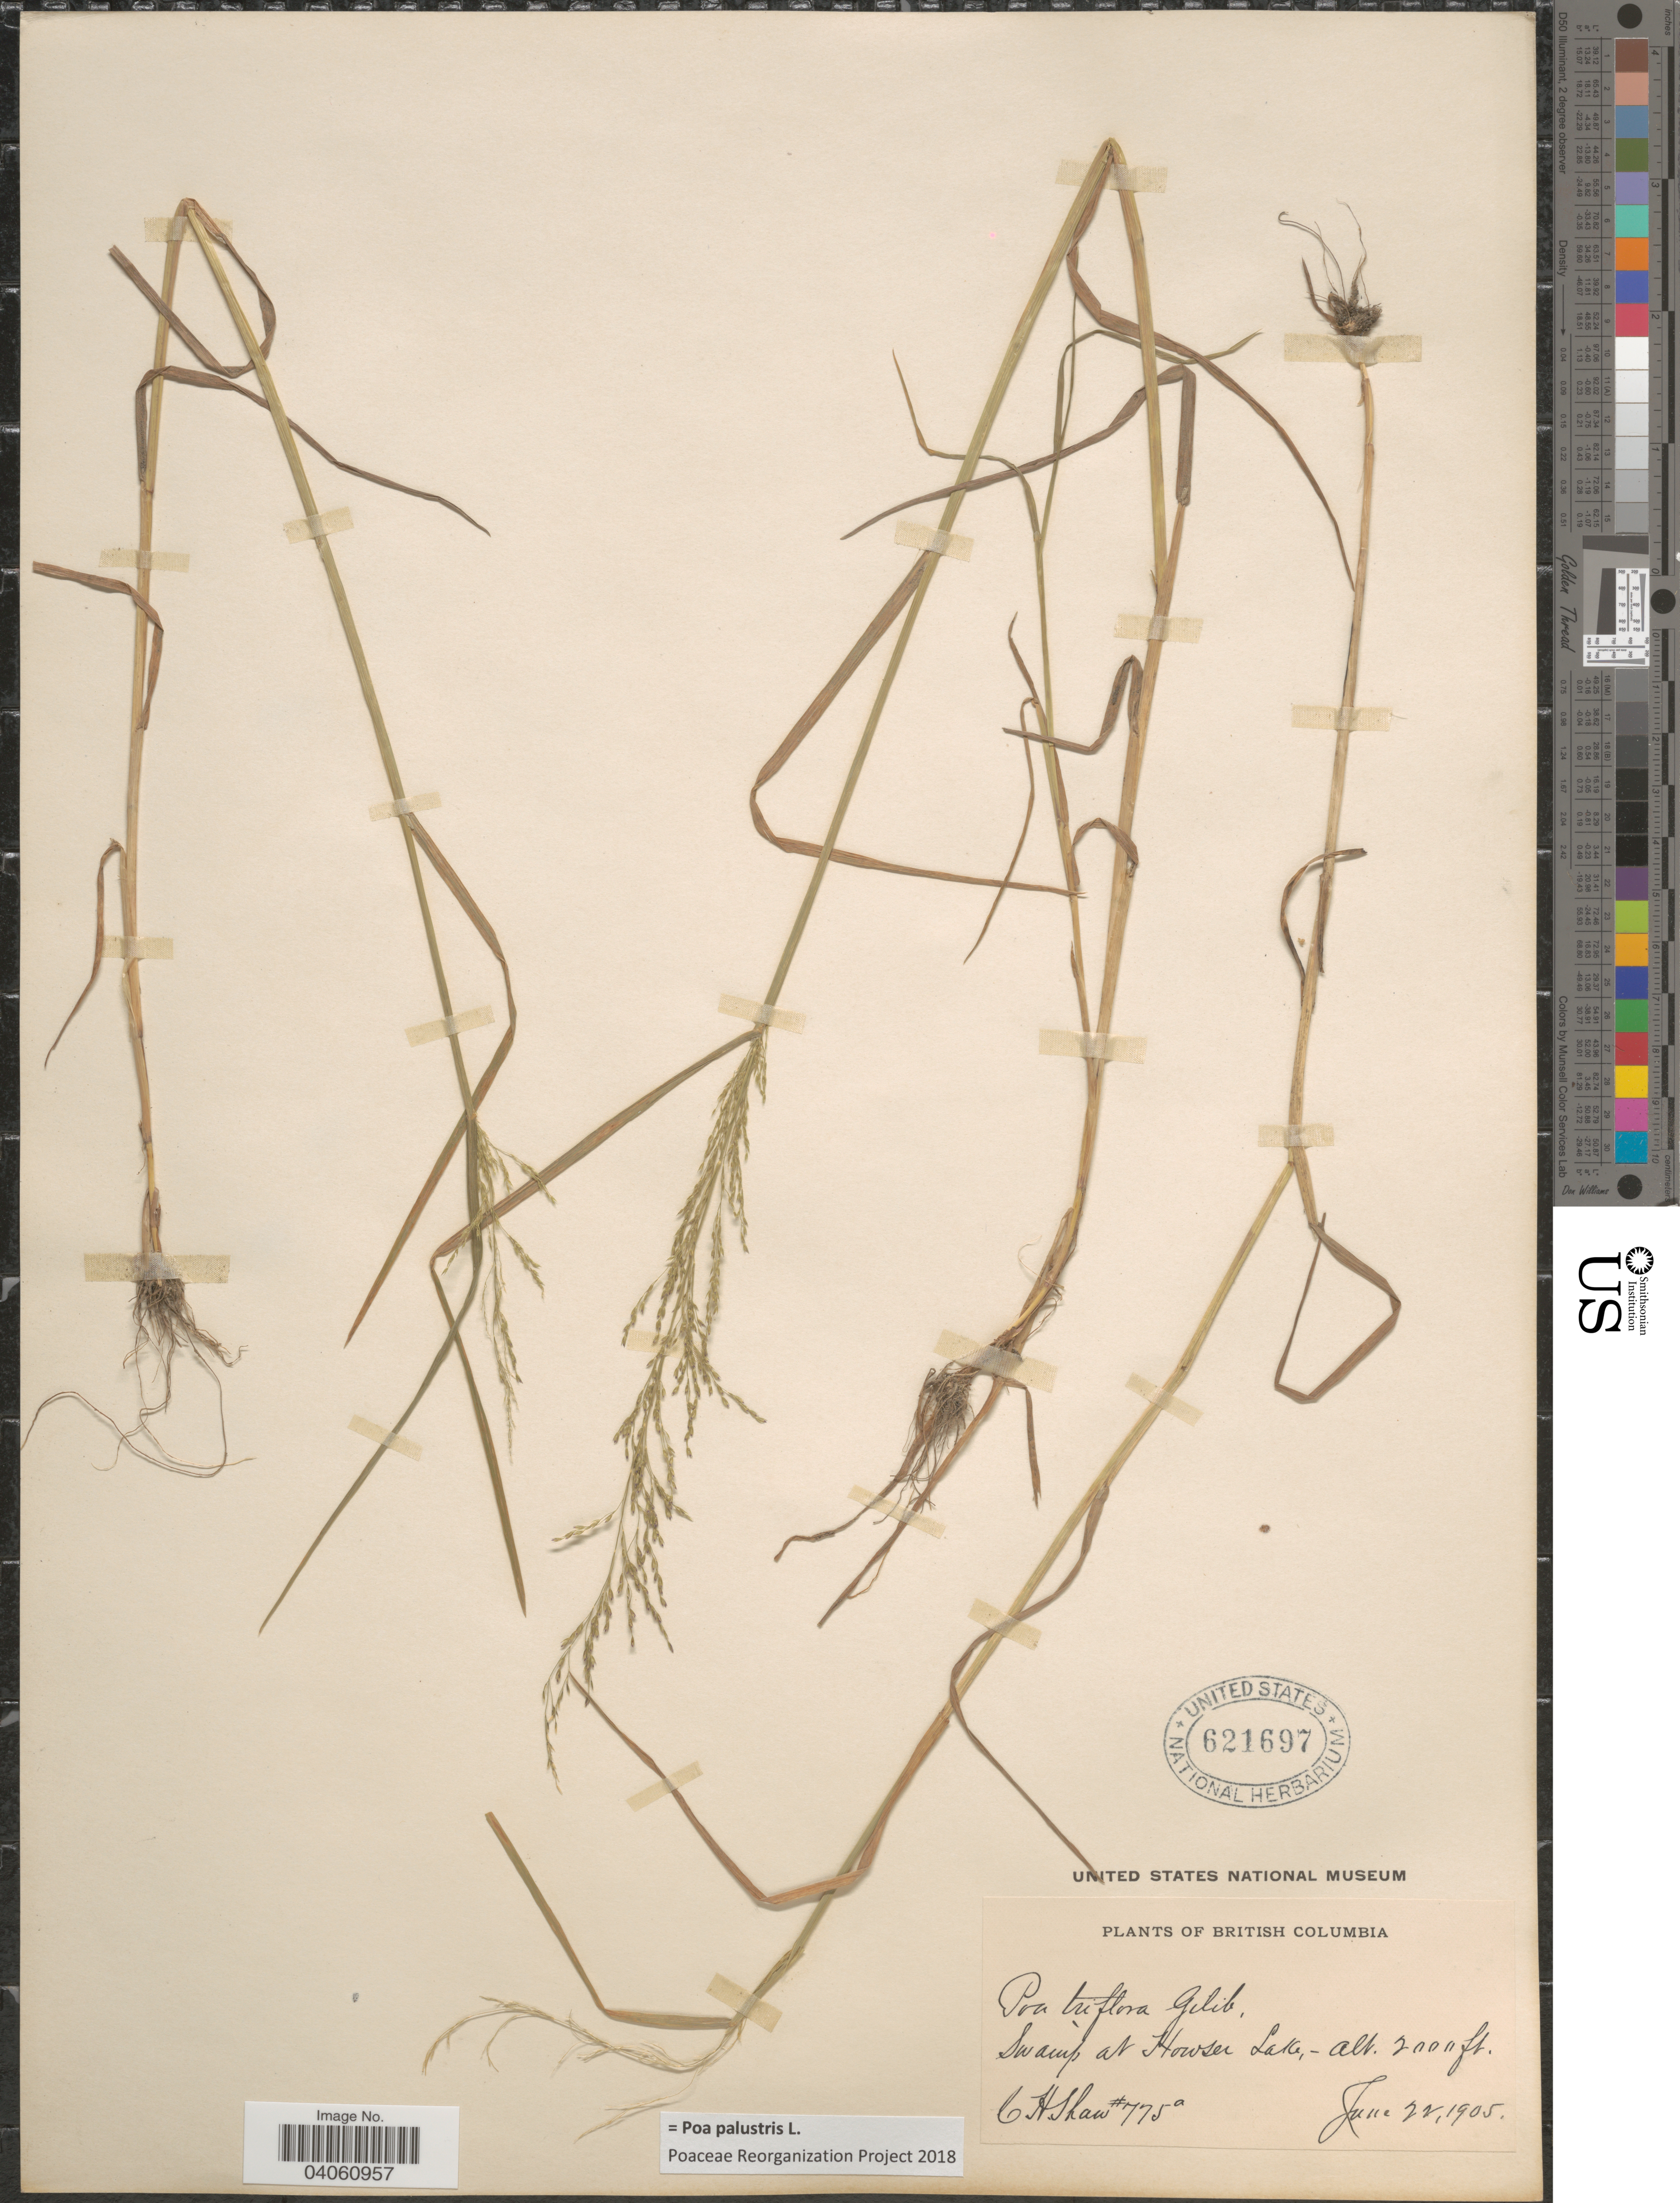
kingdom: Plantae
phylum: Tracheophyta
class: Liliopsida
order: Poales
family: Poaceae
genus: Poa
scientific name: Poa palustris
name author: L.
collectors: C. H. Shaw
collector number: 775a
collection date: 1905-06-22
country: Canada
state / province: British Columbia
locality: Swamp at Howser Lake.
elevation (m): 610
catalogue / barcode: US 621697